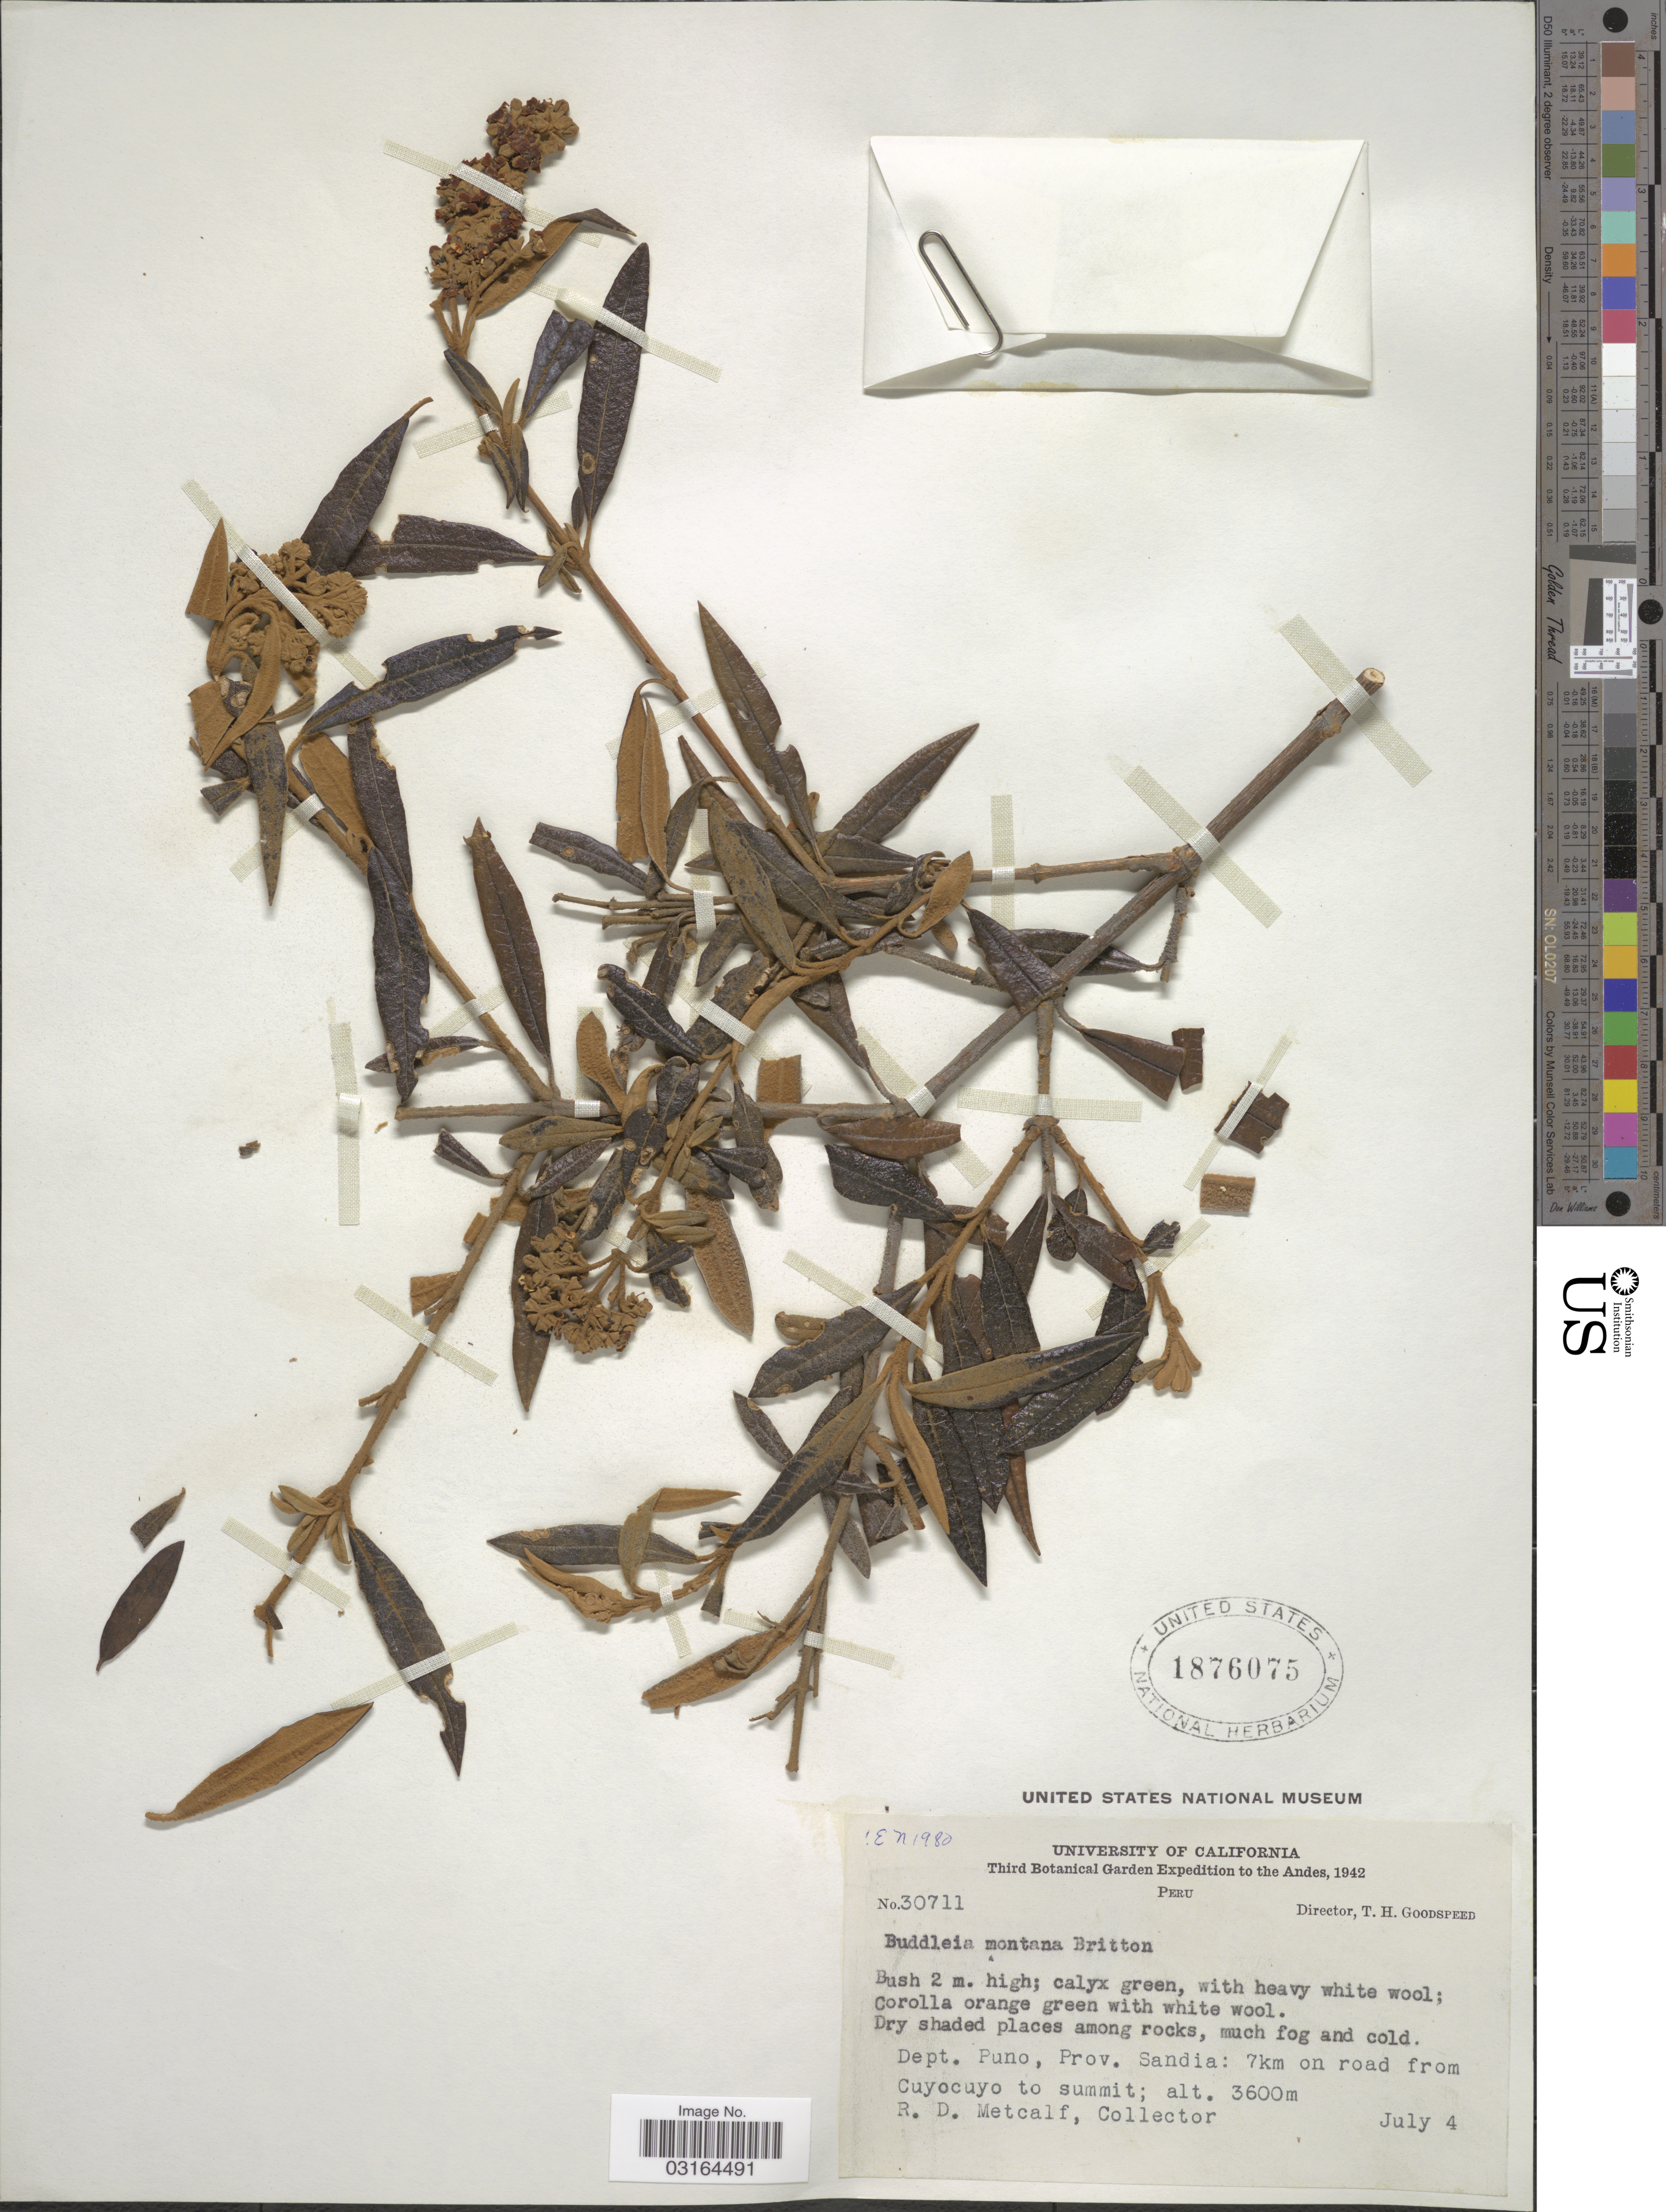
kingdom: Plantae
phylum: Tracheophyta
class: Magnoliopsida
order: Lamiales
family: Scrophulariaceae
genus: Buddleja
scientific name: Buddleja montana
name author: Britton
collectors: R. D. Metcalf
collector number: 30711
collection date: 1942-07-04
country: Peru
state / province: Puno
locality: The Andes. Dept. Puno, Prov. Sandia: 7km on road from Cuyocuyo to summit.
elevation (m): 3600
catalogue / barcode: US 1876075